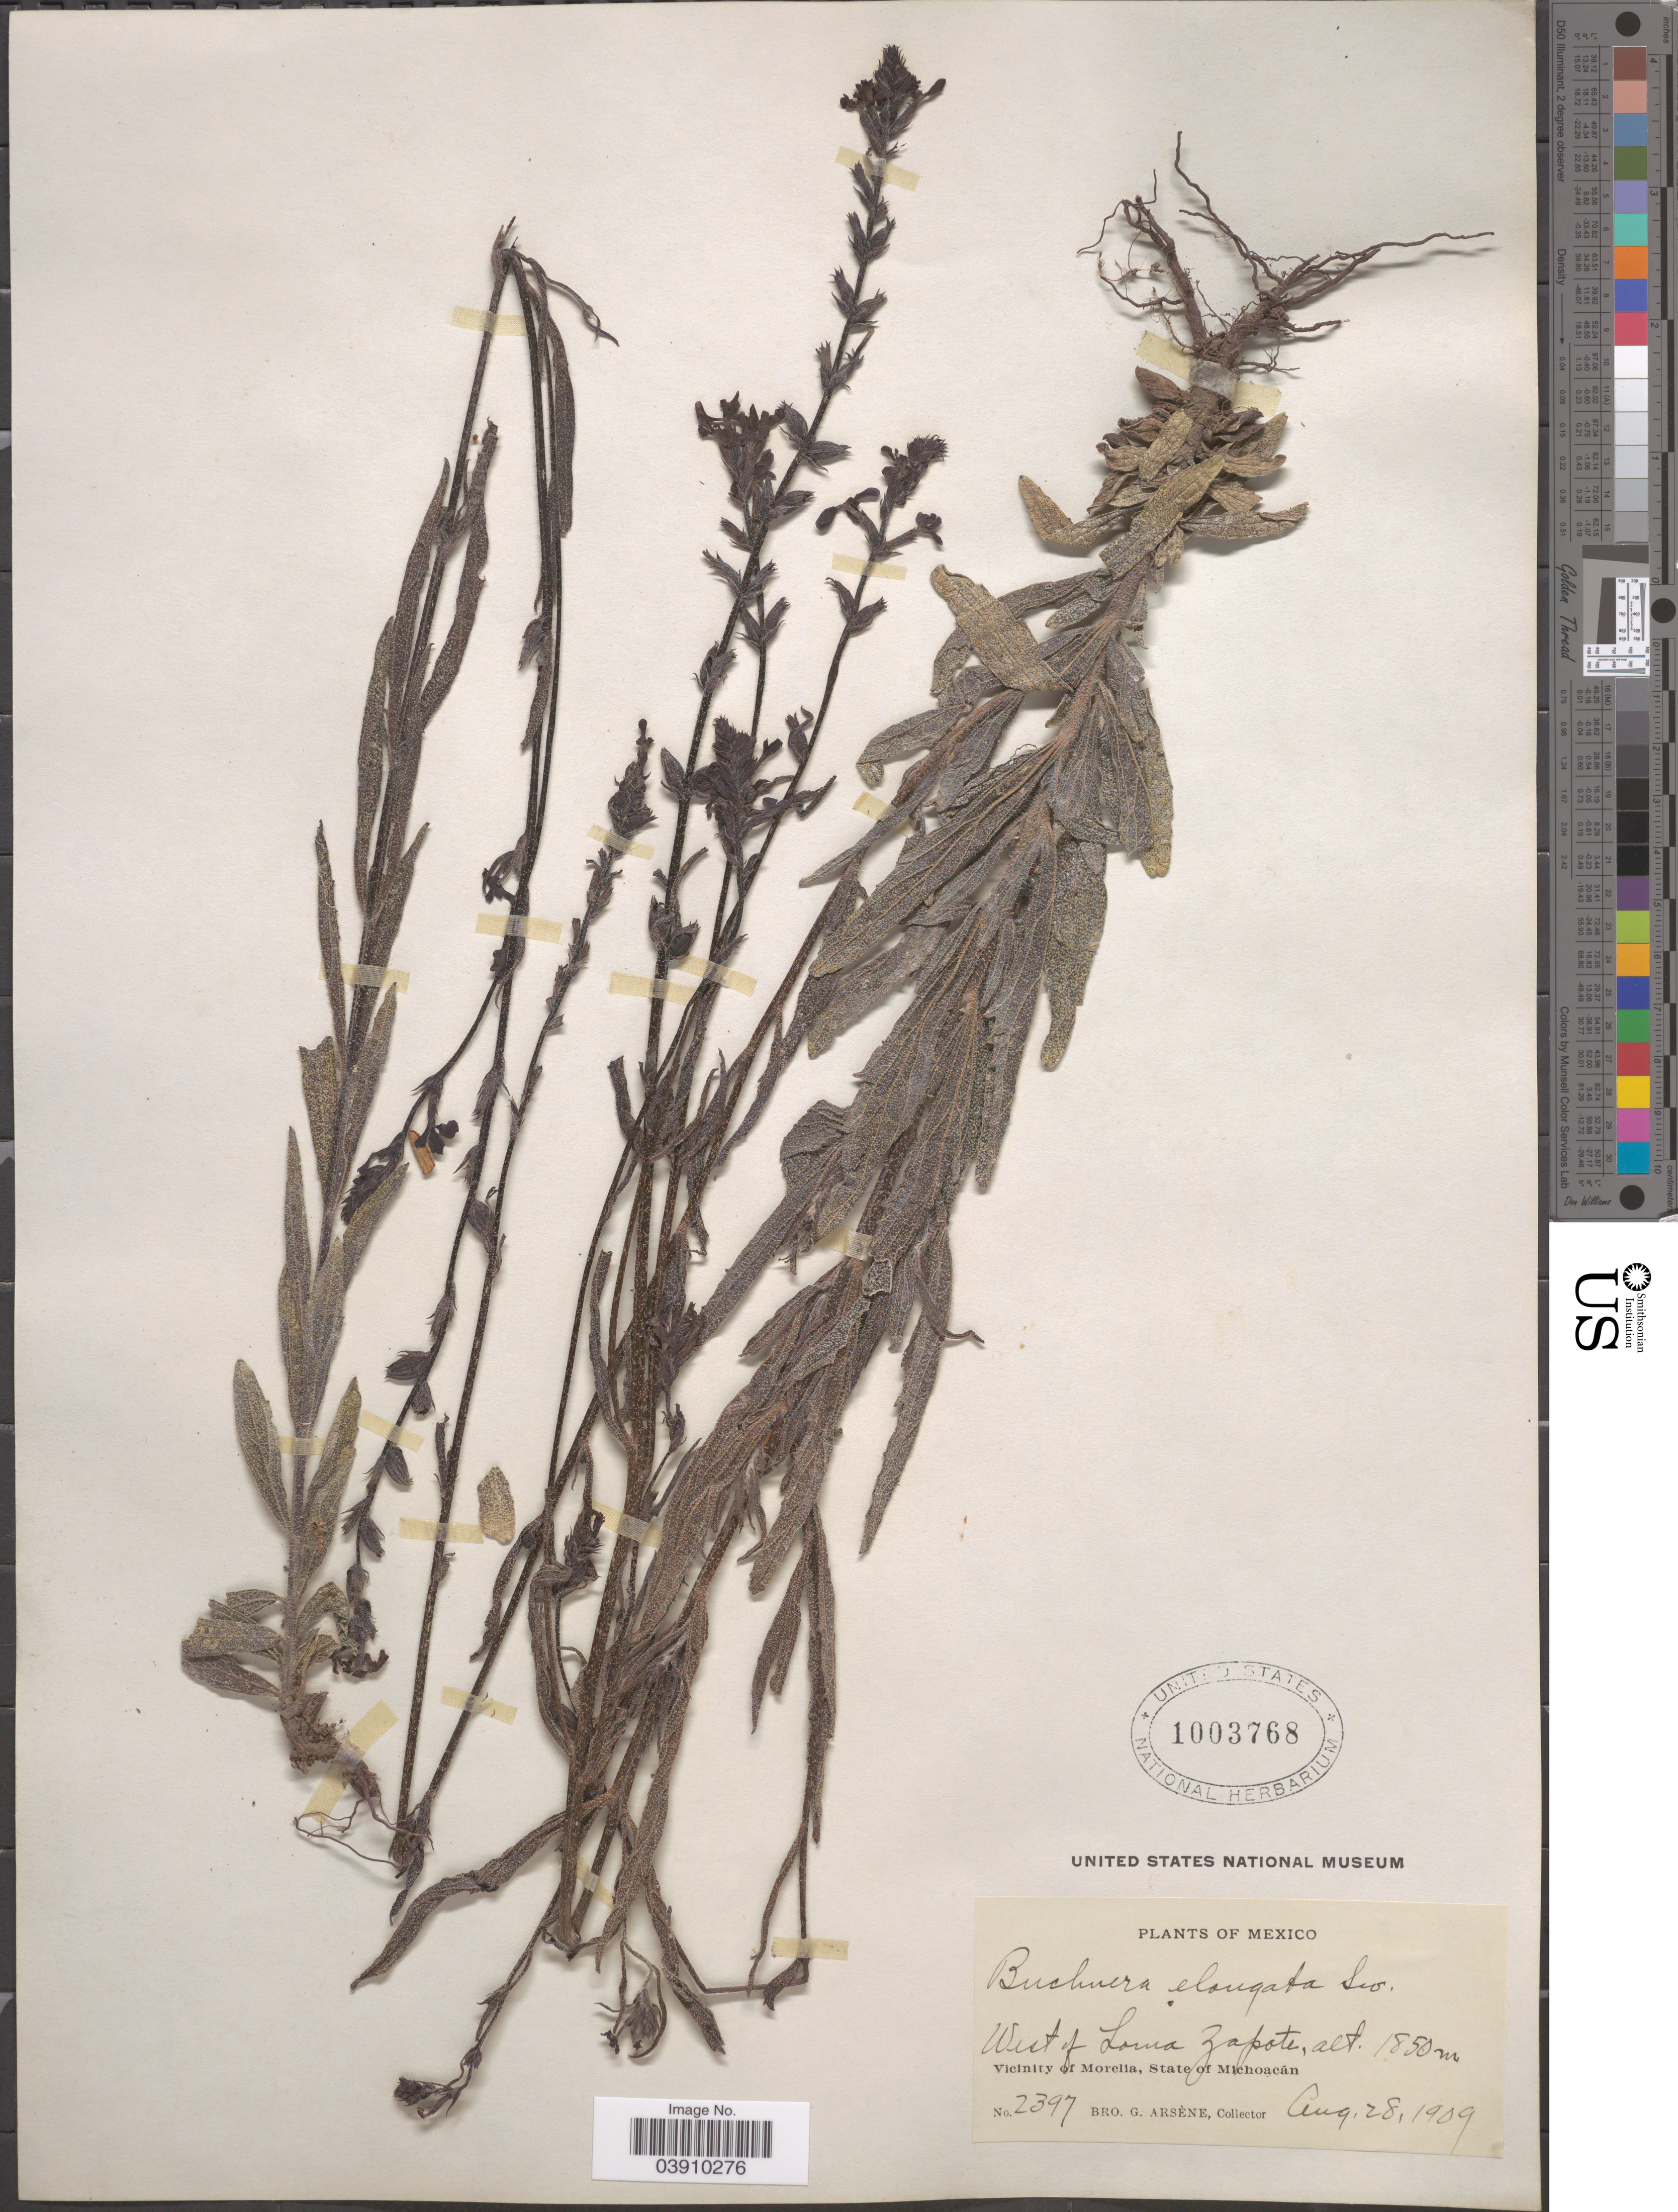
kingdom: Plantae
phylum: Tracheophyta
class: Magnoliopsida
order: Lamiales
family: Orobanchaceae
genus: Buchnera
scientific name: Buchnera pusilla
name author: Kunth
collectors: Bro. G. Arsène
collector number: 2397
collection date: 1909-08-28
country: Mexico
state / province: Michoacán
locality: West of Loma Zapote. Vicinity of Morelia.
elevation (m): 1850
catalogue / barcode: US 1003768